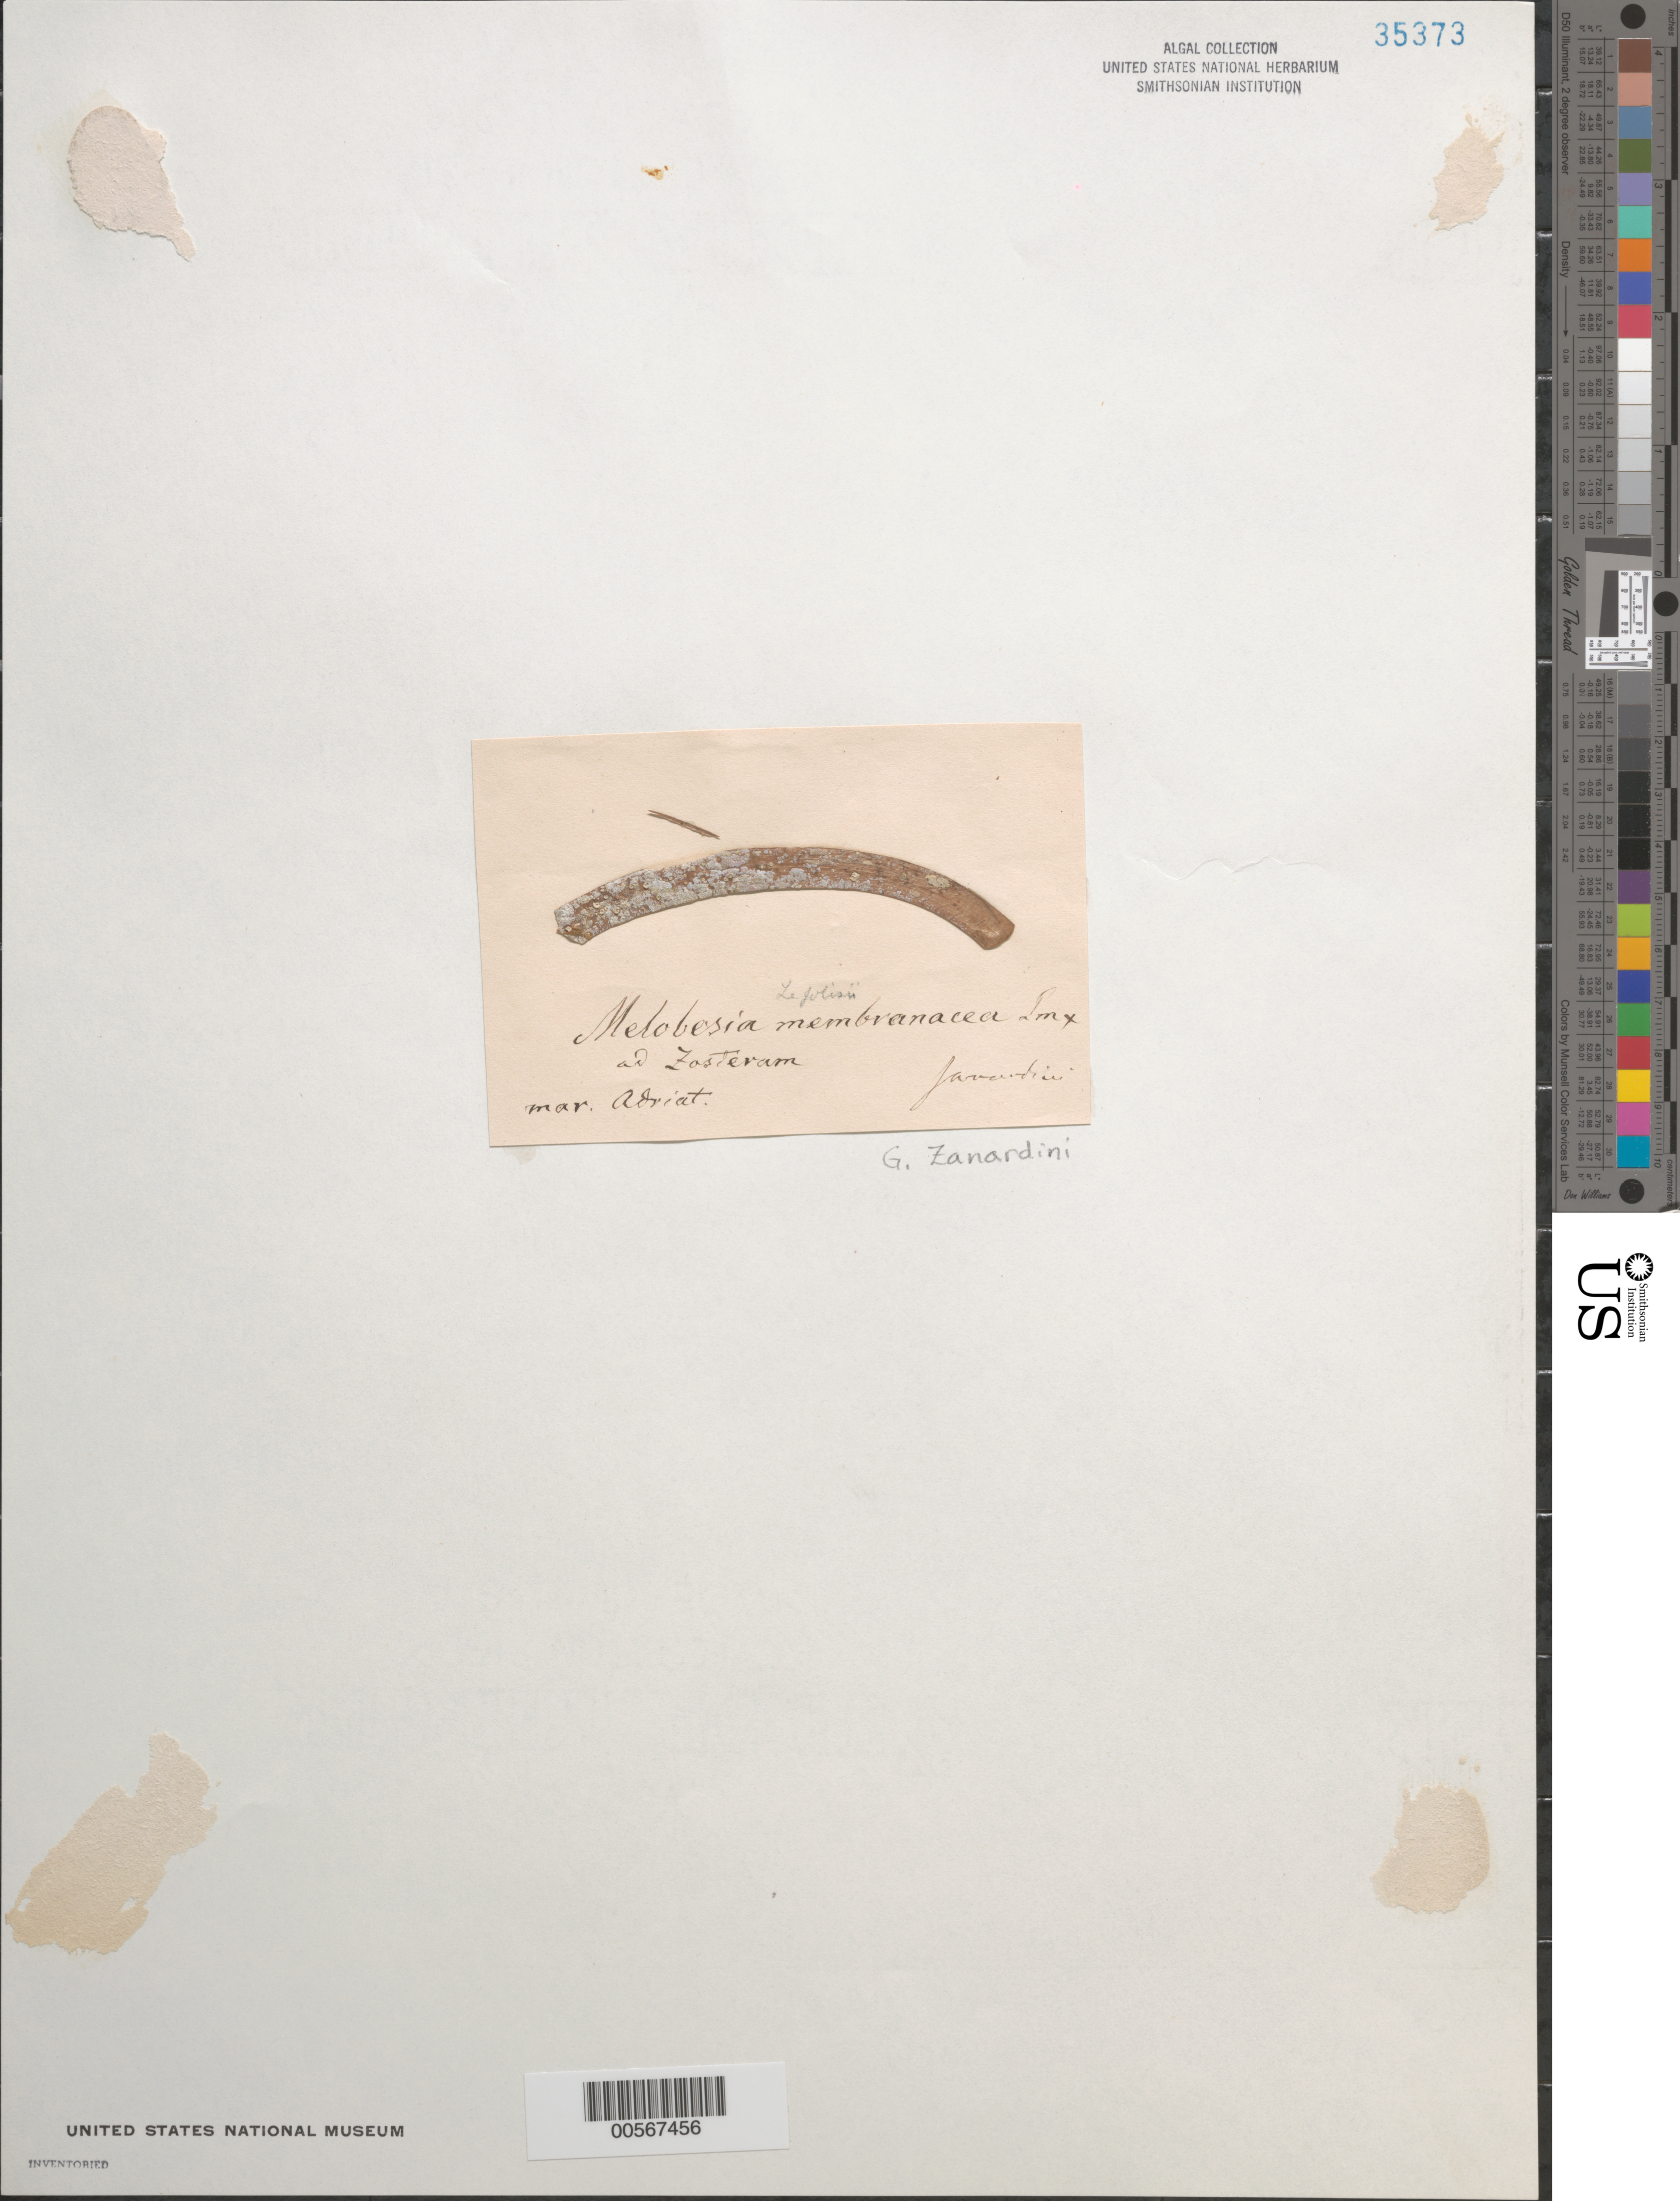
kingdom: Plantae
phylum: Rhodophyta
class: Florideophyceae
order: Corallinales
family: Corallinaceae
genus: Pneophyllum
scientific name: Pneophyllum fragile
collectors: G. Zanardini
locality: Adriatic sea (mar. adriat.)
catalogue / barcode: US 35373